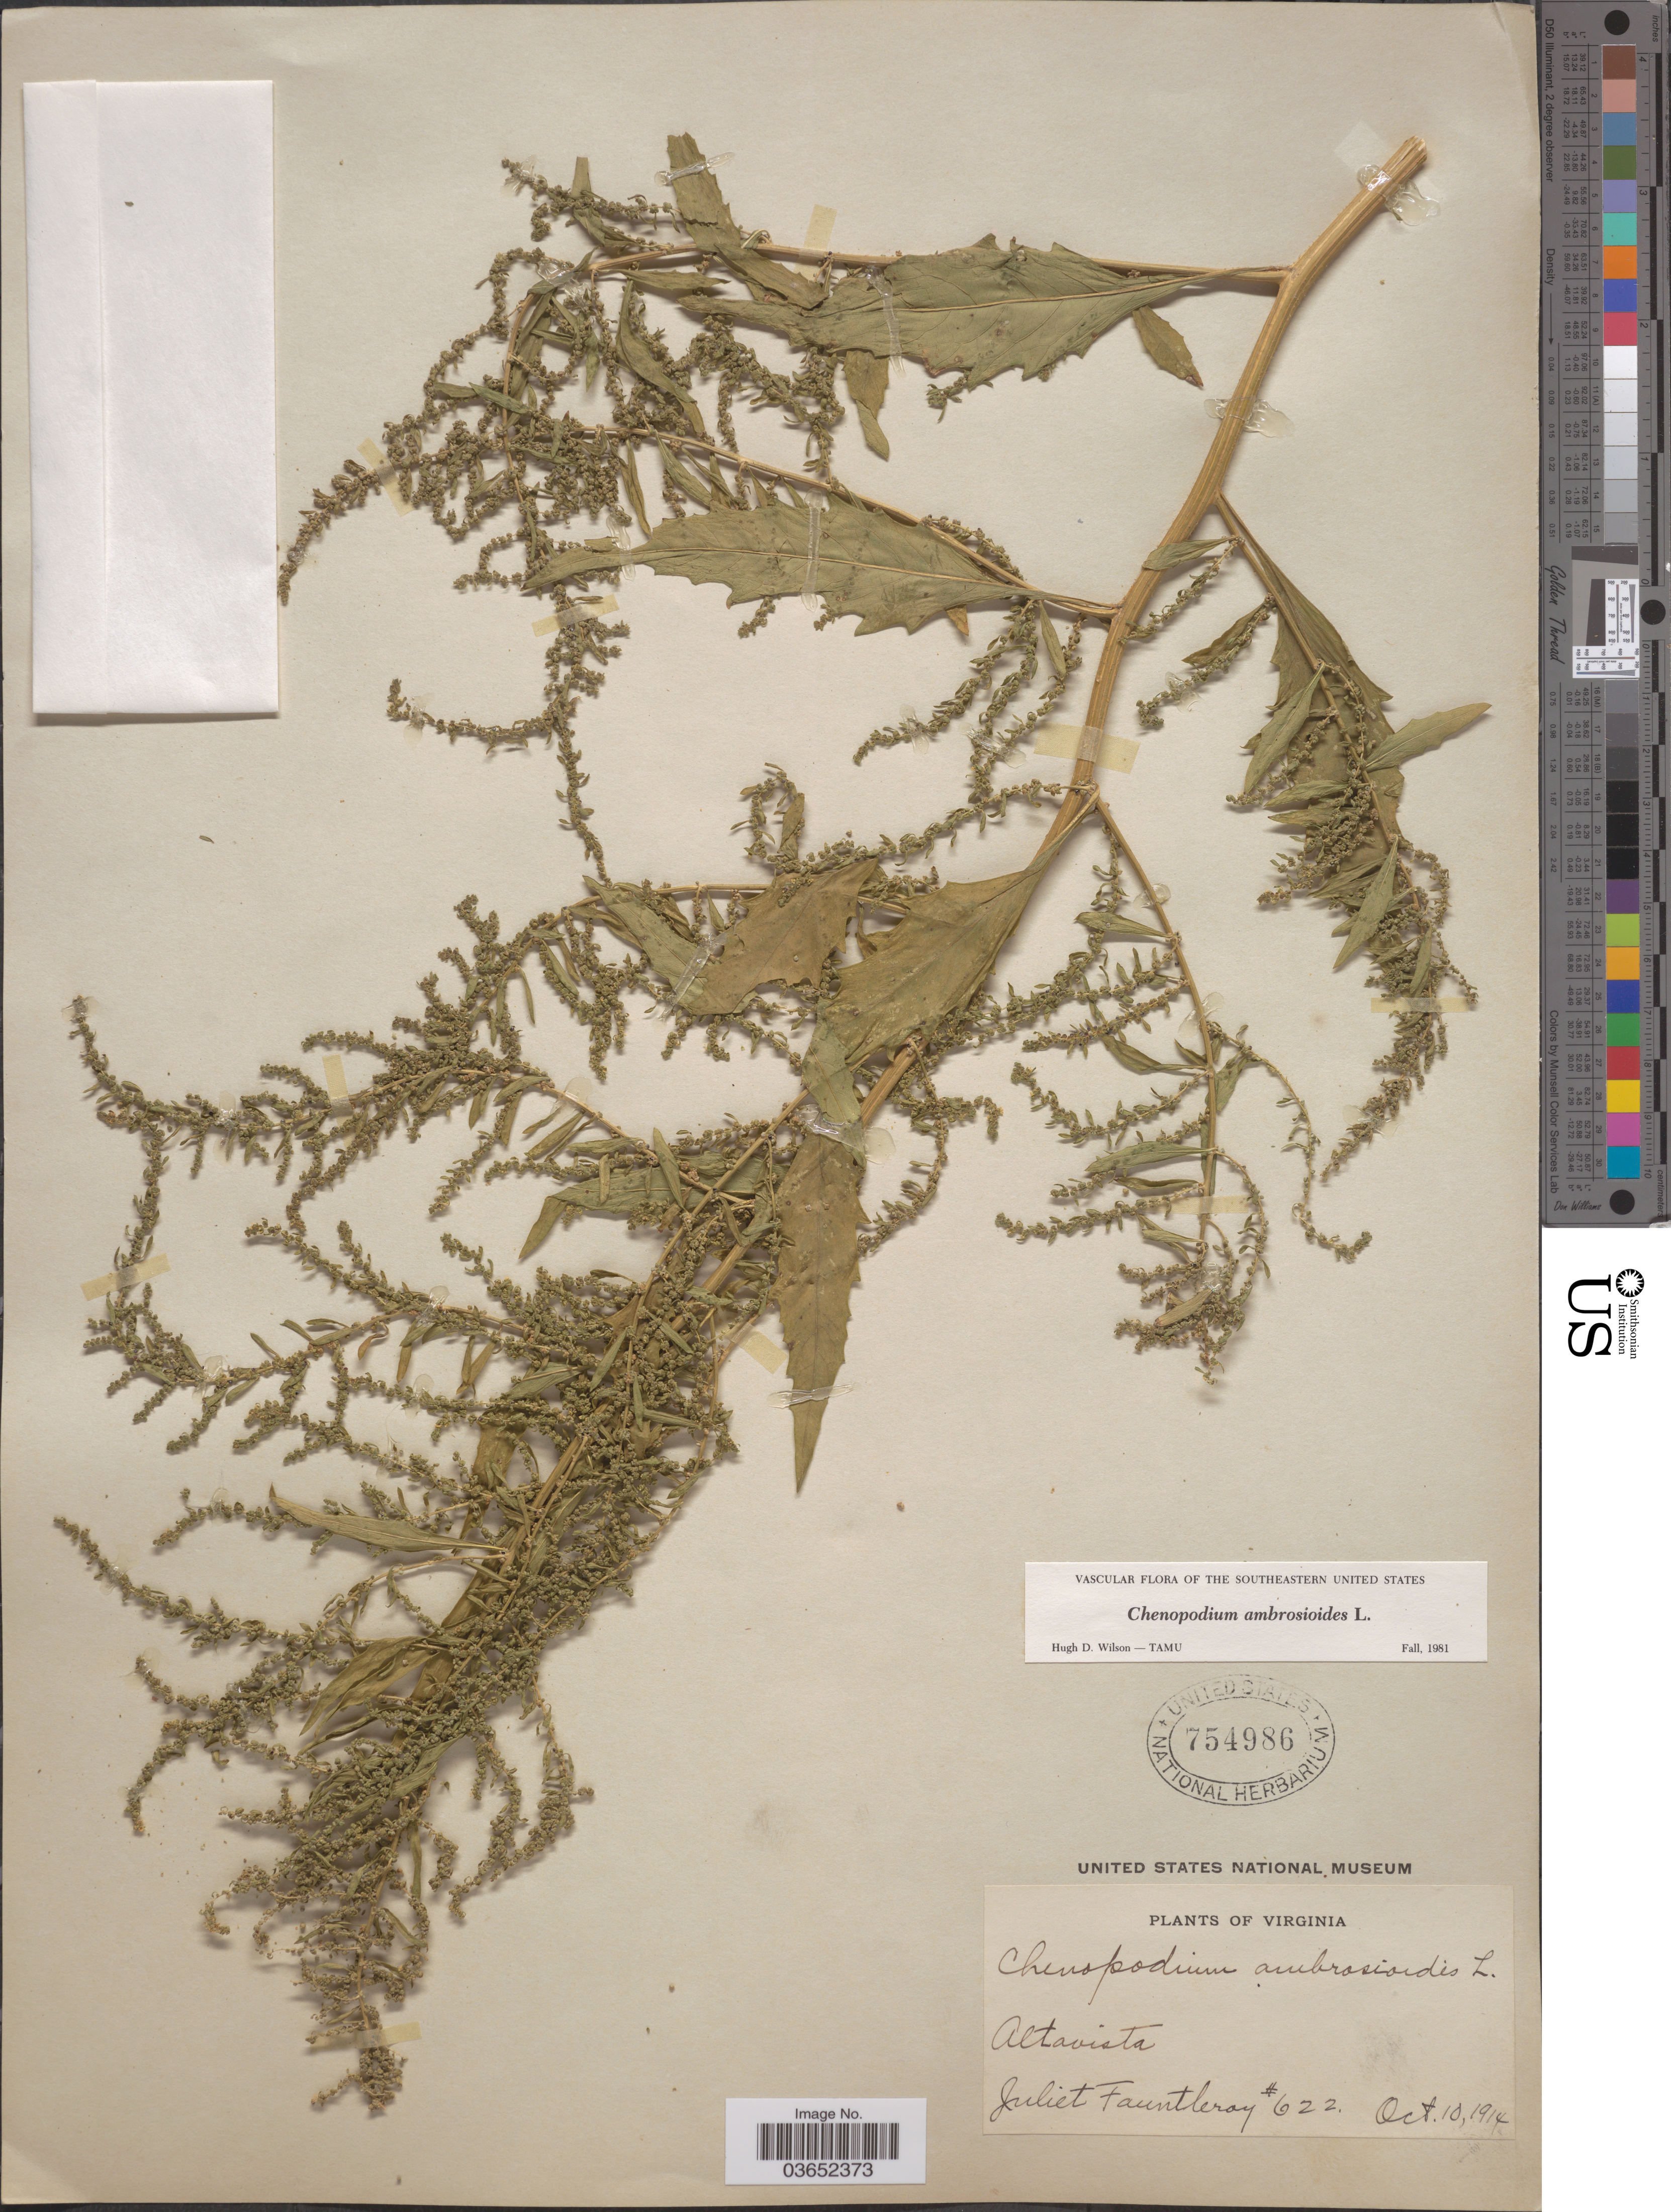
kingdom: Plantae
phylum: Tracheophyta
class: Magnoliopsida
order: Caryophyllales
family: Amaranthaceae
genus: Chenopodium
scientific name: Chenopodium ambrosioides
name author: L.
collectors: J. Fauntleroy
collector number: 622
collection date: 1914-10-10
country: United States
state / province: Virginia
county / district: Campbell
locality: Altavista.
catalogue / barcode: US 754986